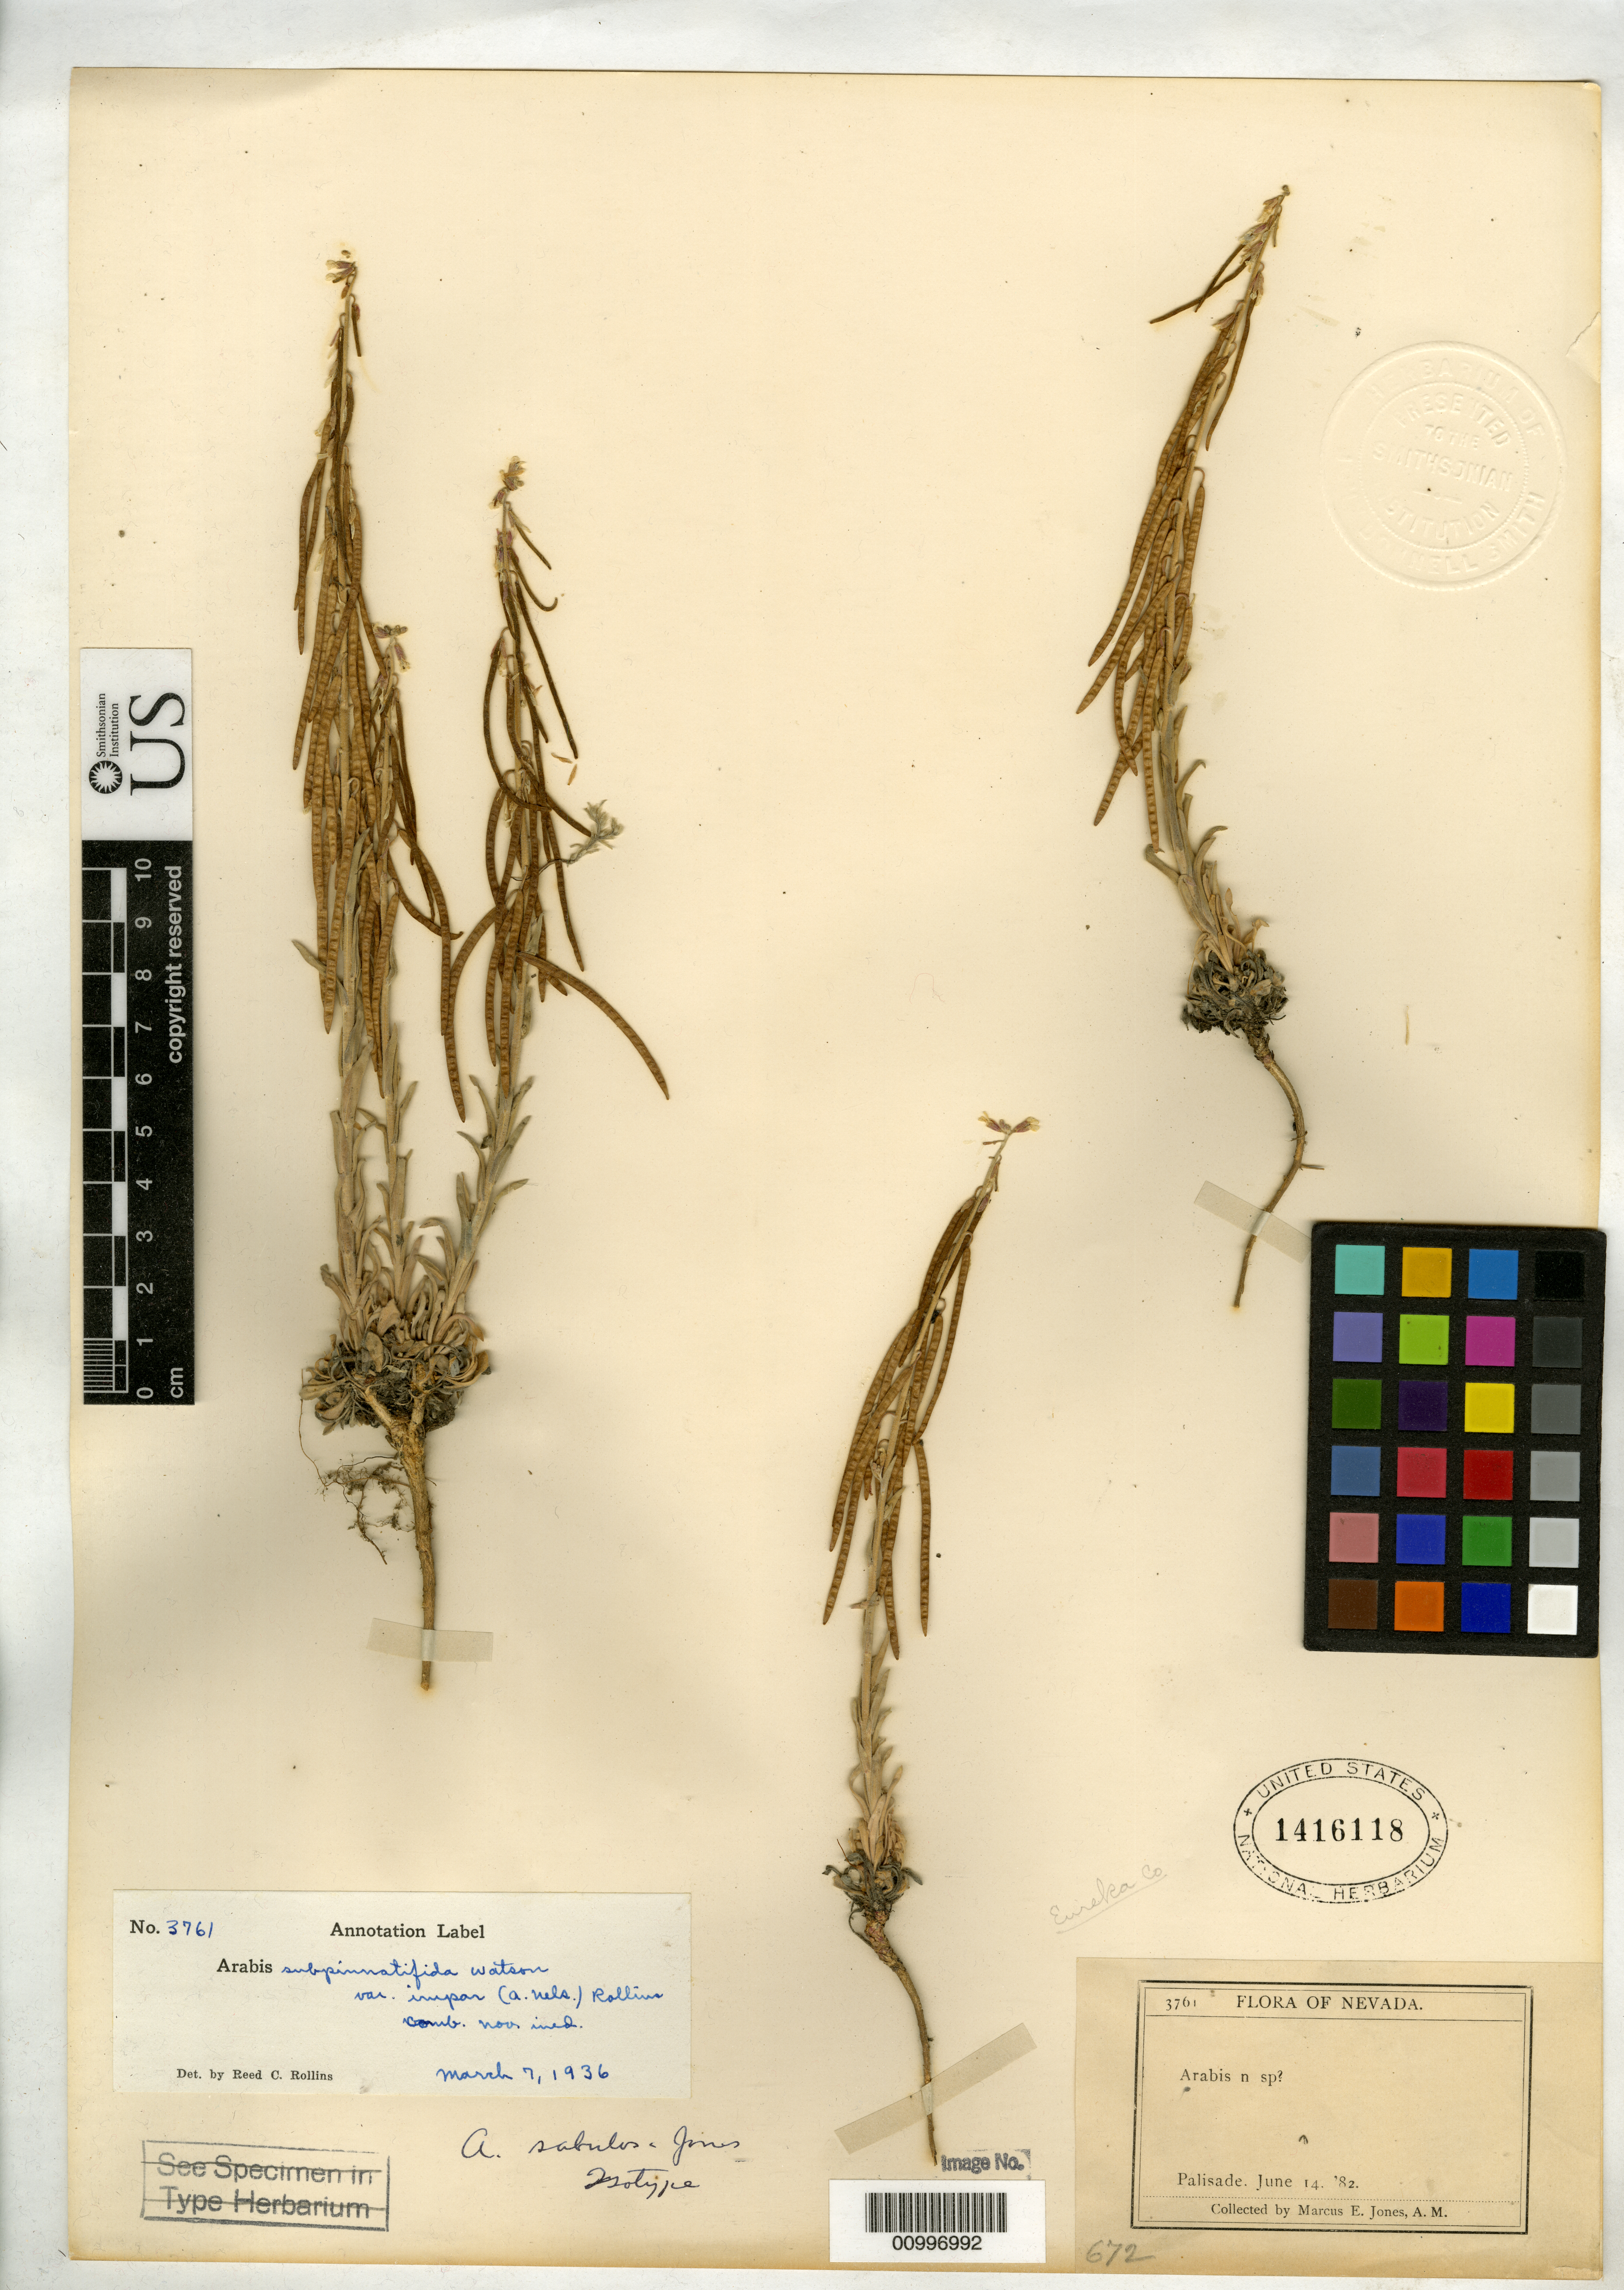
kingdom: Plantae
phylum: Tracheophyta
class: Magnoliopsida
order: Brassicales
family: Brassicaceae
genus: Arabis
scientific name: Arabis sabulosa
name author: M.E. Jones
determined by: Rollins, Reed C., (GH), Harvard University Herbaria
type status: Isolectotype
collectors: M. E. Jones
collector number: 3761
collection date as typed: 14 Jun 1882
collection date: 1882-06-14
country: United States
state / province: Nevada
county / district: Eureka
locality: Palisade.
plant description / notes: Protologue cites no specimens explicitly. From the herbarium of J. Donnell Smith.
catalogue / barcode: US 1416118